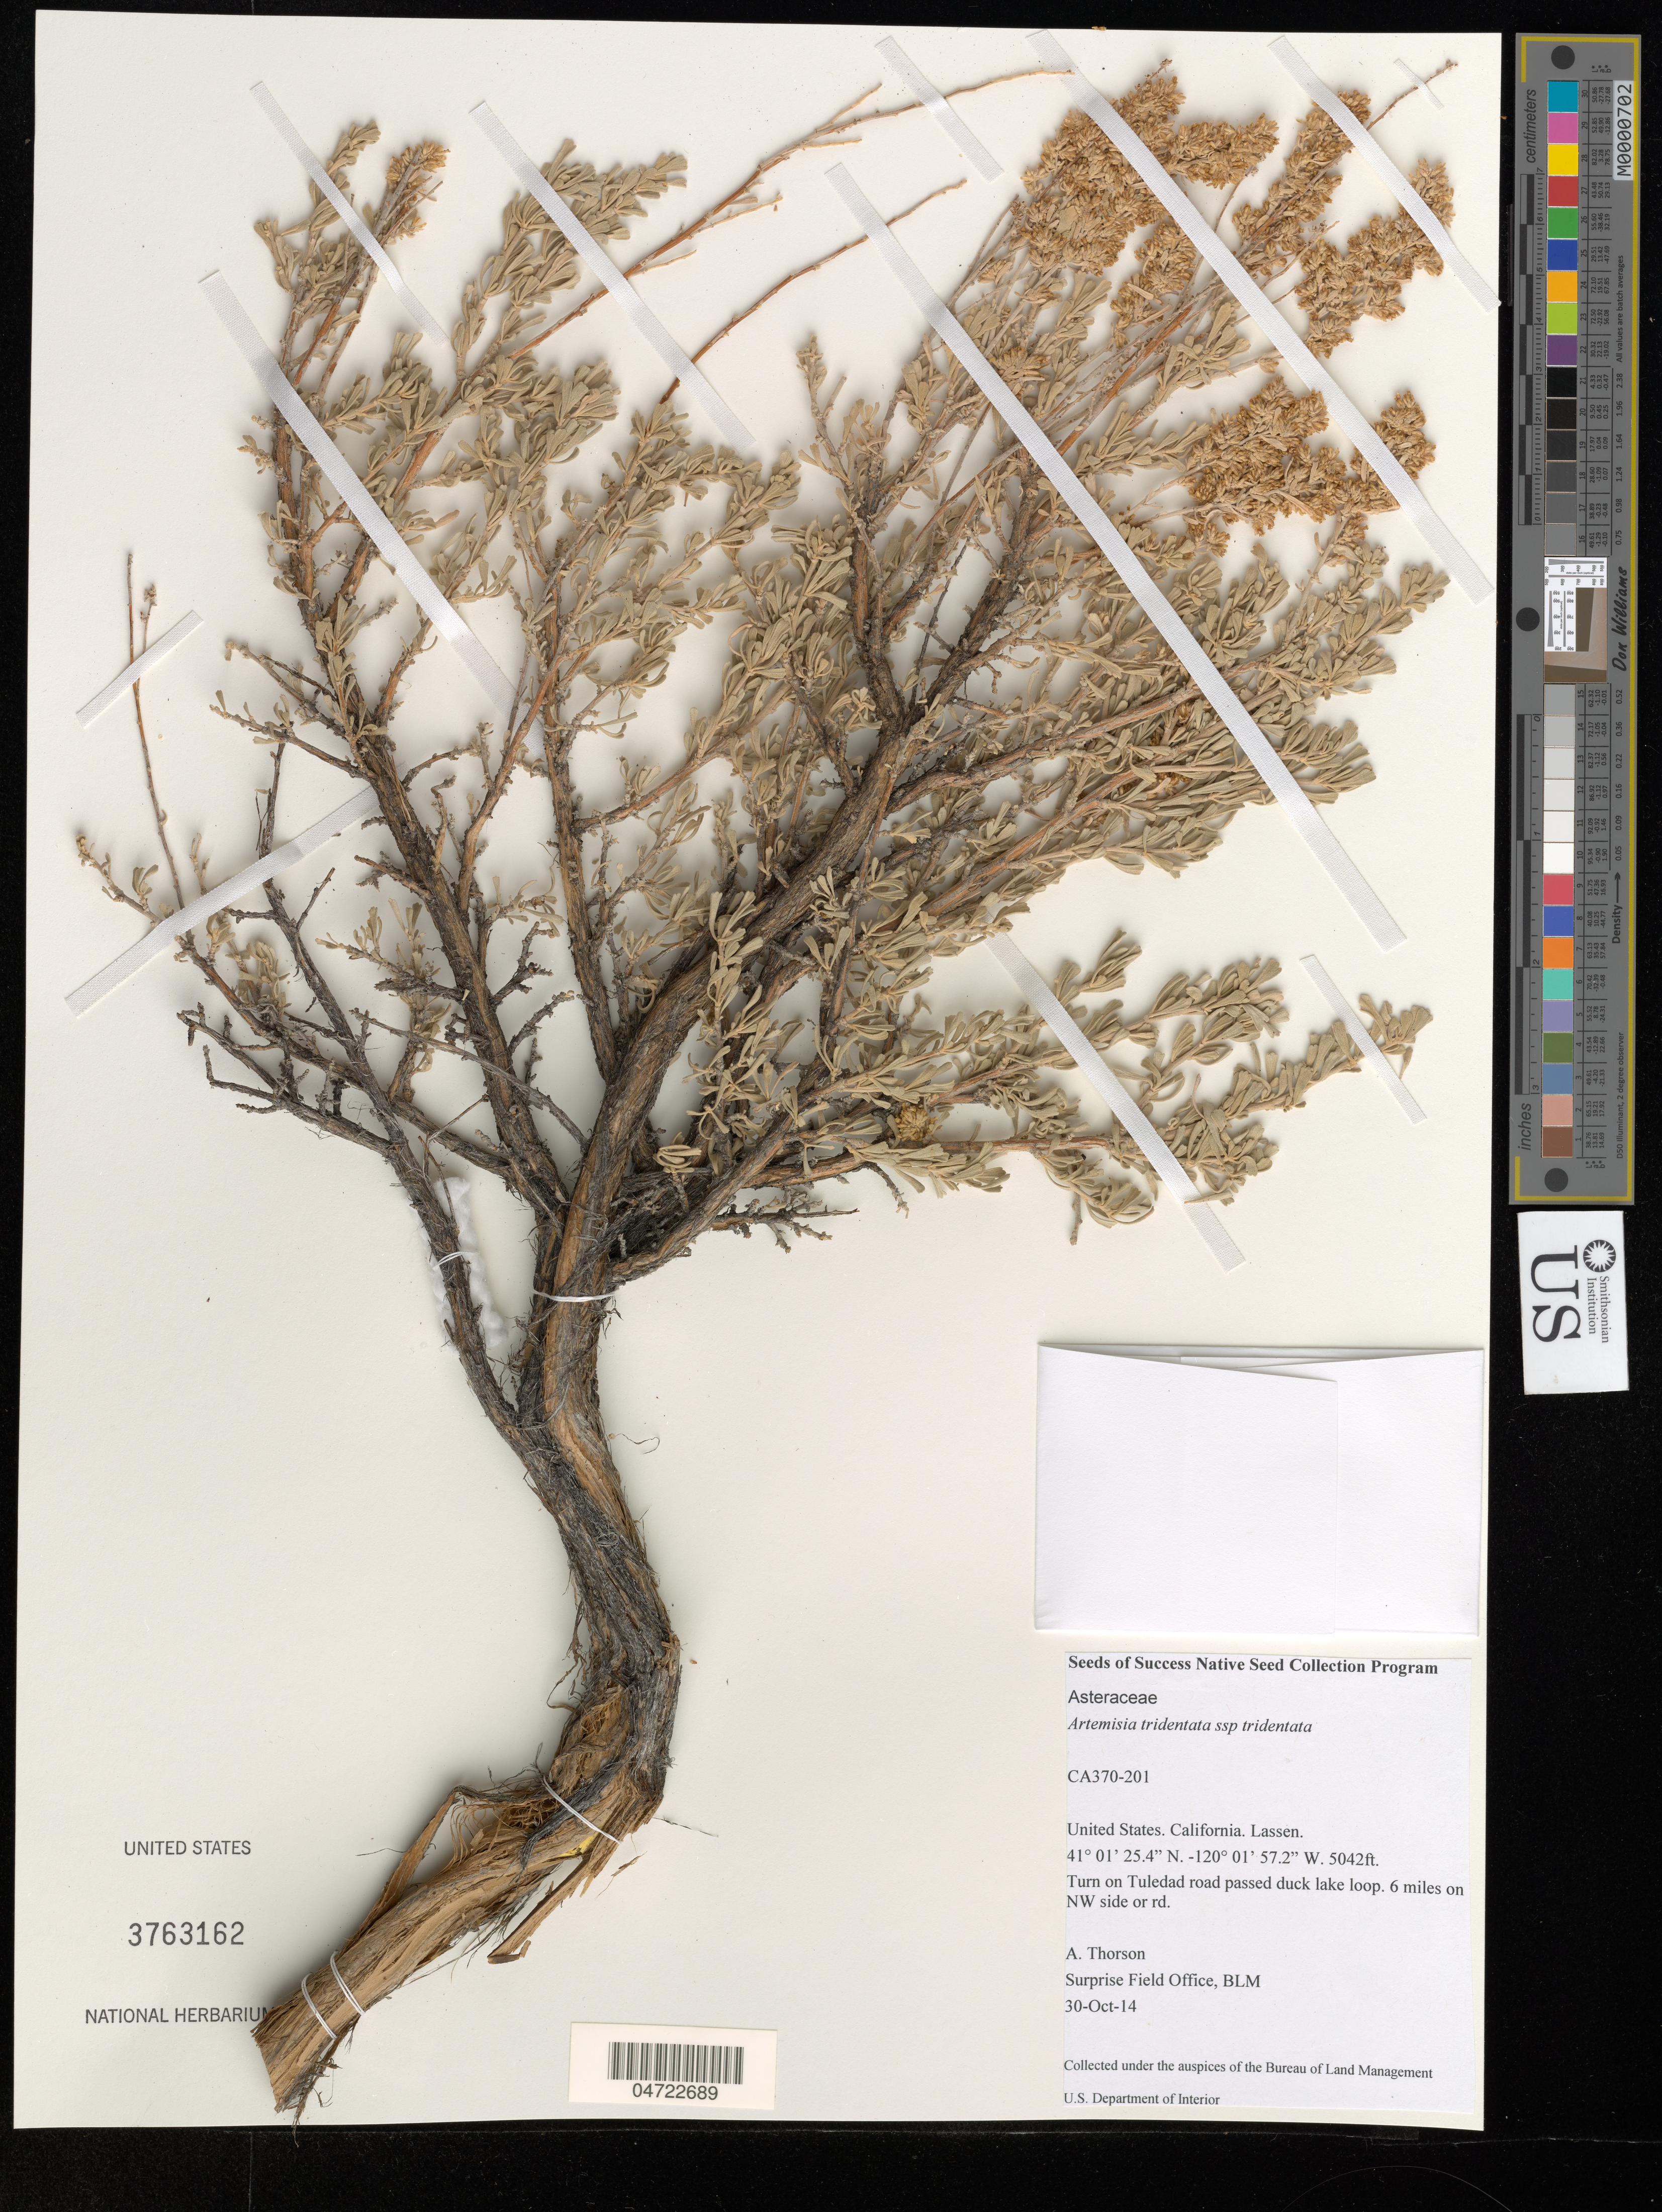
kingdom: Plantae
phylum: Tracheophyta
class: Magnoliopsida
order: Asterales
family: Asteraceae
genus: Artemisia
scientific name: Artemisia tridentata subsp. tridentata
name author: Nutt.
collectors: A. Thorson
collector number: CA370-201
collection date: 2014-10-30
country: United States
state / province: California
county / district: Lassen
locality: Lassen. Turn on Tuledad road passed duck lake loop, 6 miles on NW side or rd.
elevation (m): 1537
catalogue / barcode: US 3763162